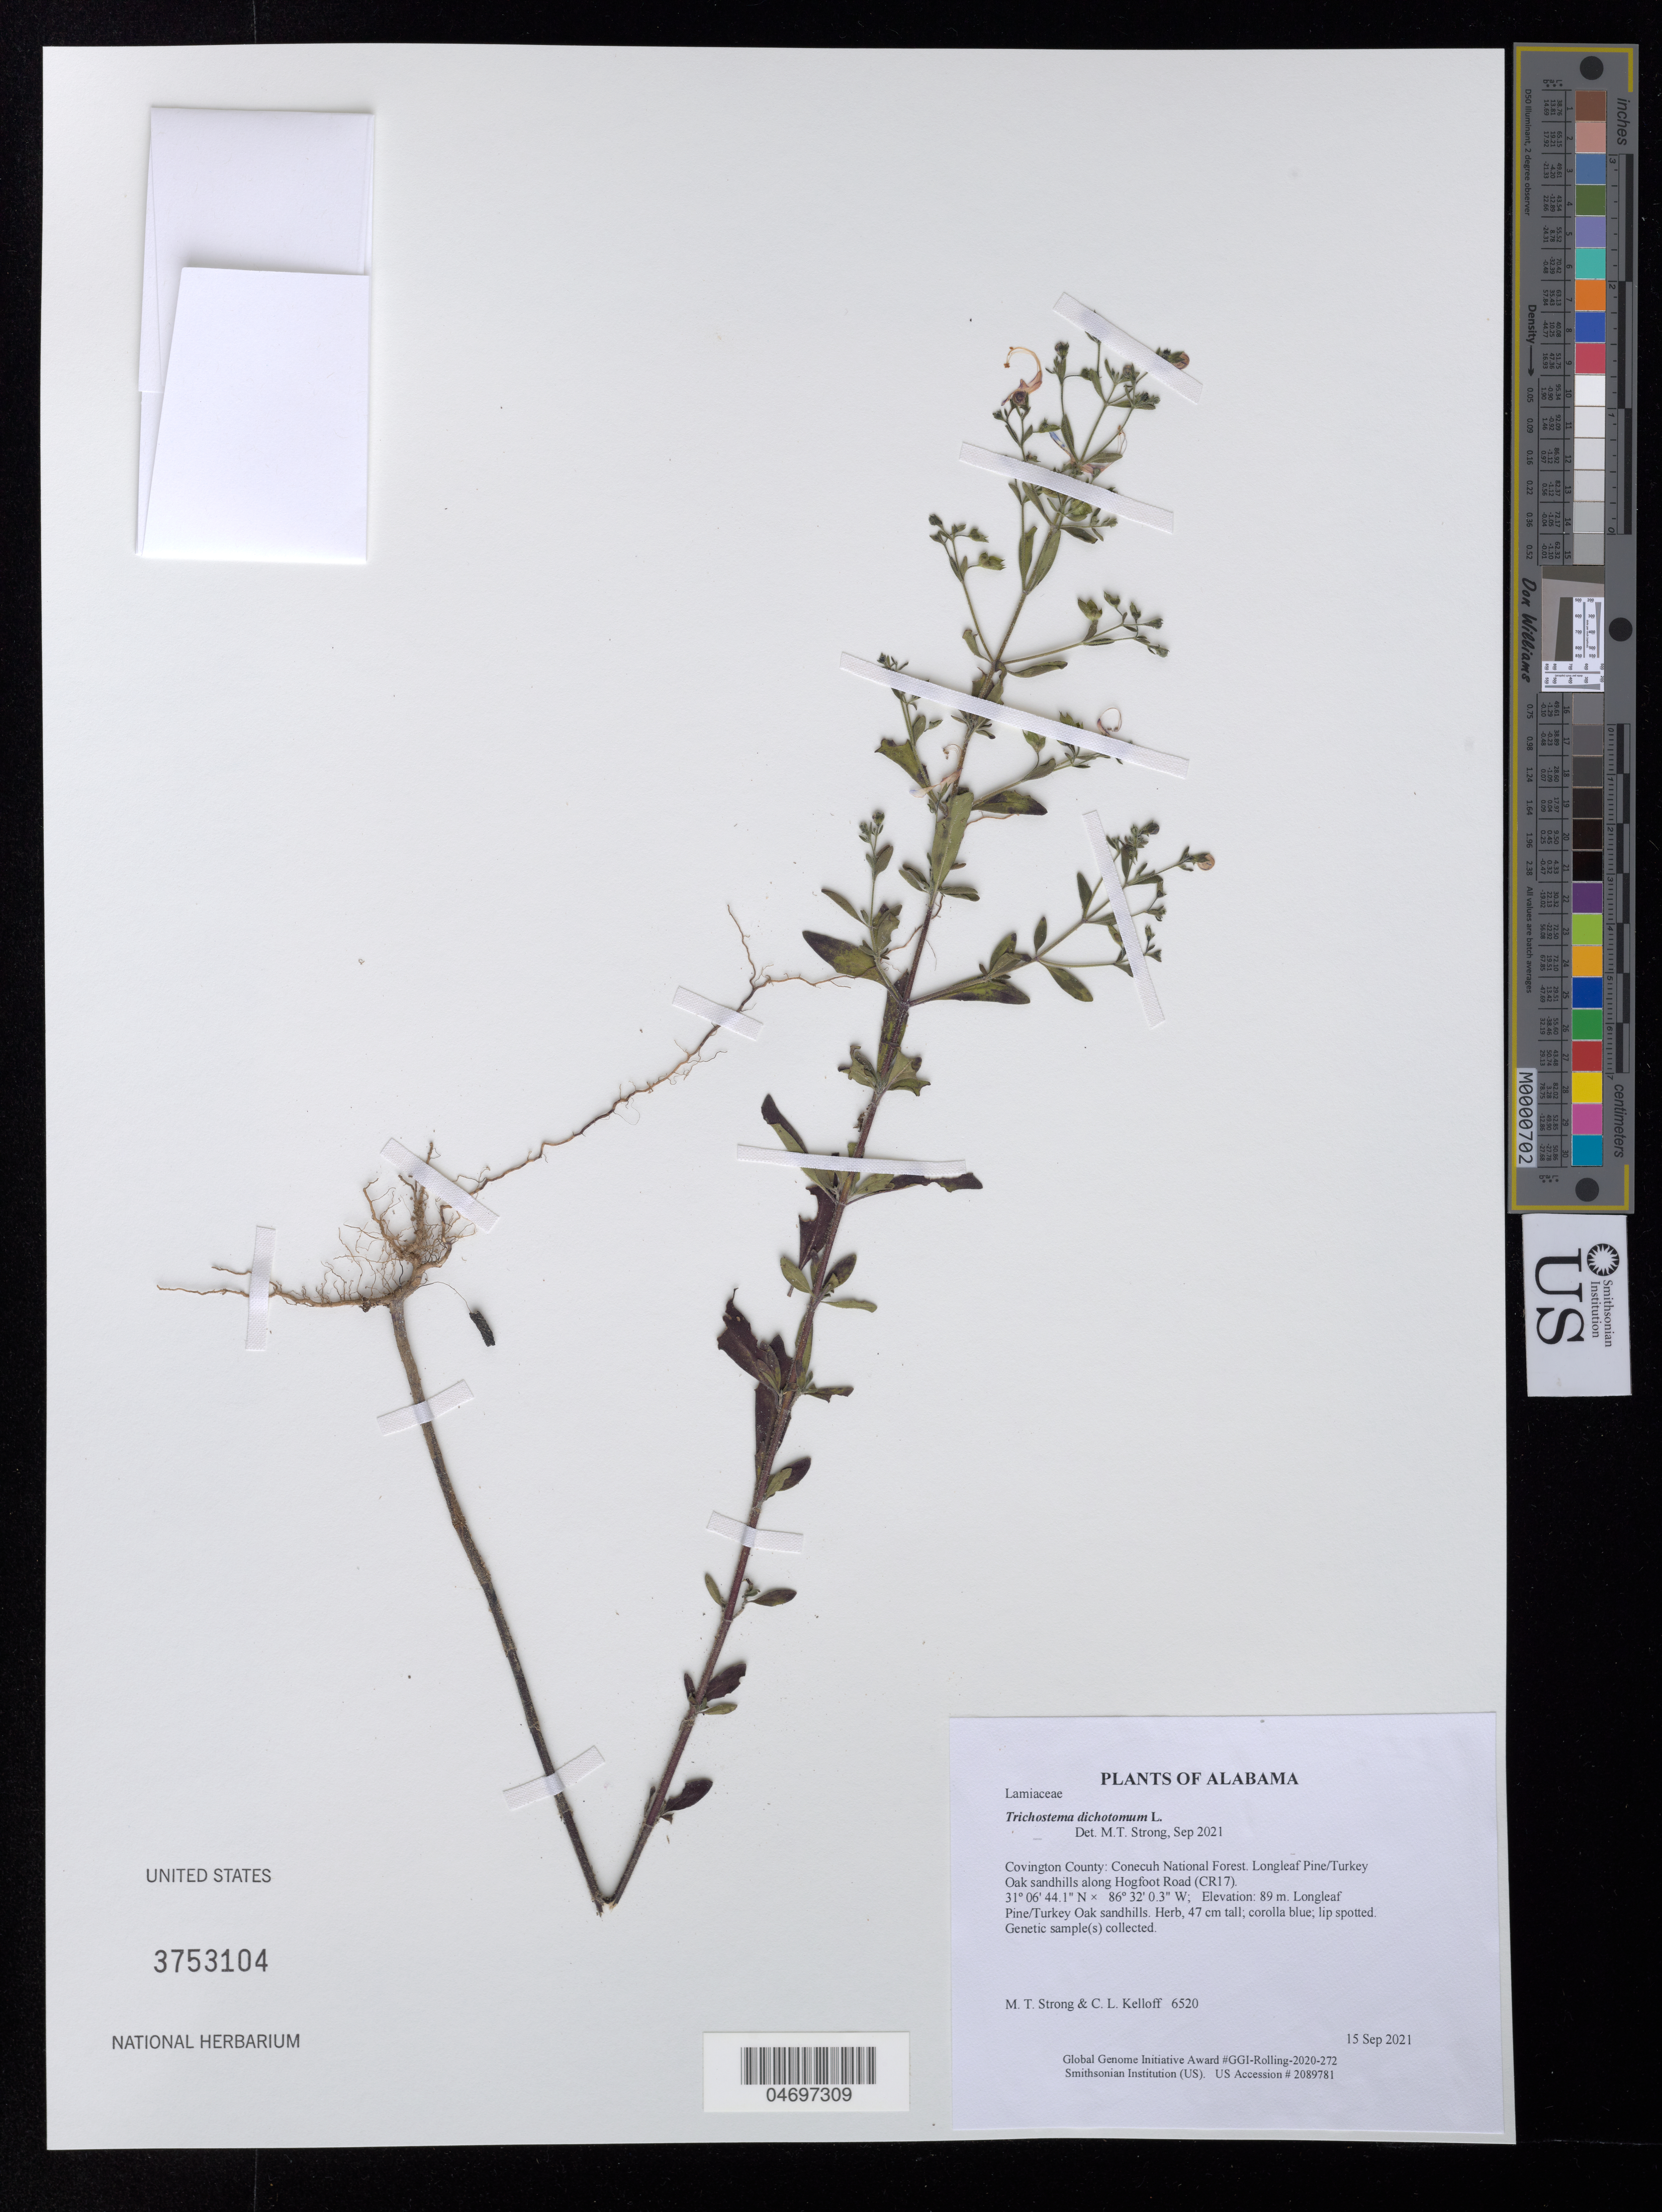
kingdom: Plantae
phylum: Tracheophyta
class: Magnoliopsida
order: Lamiales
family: Lamiaceae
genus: Trichostema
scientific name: Trichostema dichotomum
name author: L.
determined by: Strong, Mark T.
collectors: M. T. Strong & C. L. Kelloff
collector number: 6520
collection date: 2021-09-15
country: United States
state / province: Alabama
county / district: Covington County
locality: Conecuh National Forest. Longleaf Pine/Turkey Oak sandhills along Hogfoot Road (CR17)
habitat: Longleaf Pine/Turkey Oak sandhills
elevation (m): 89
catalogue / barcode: US 3753104